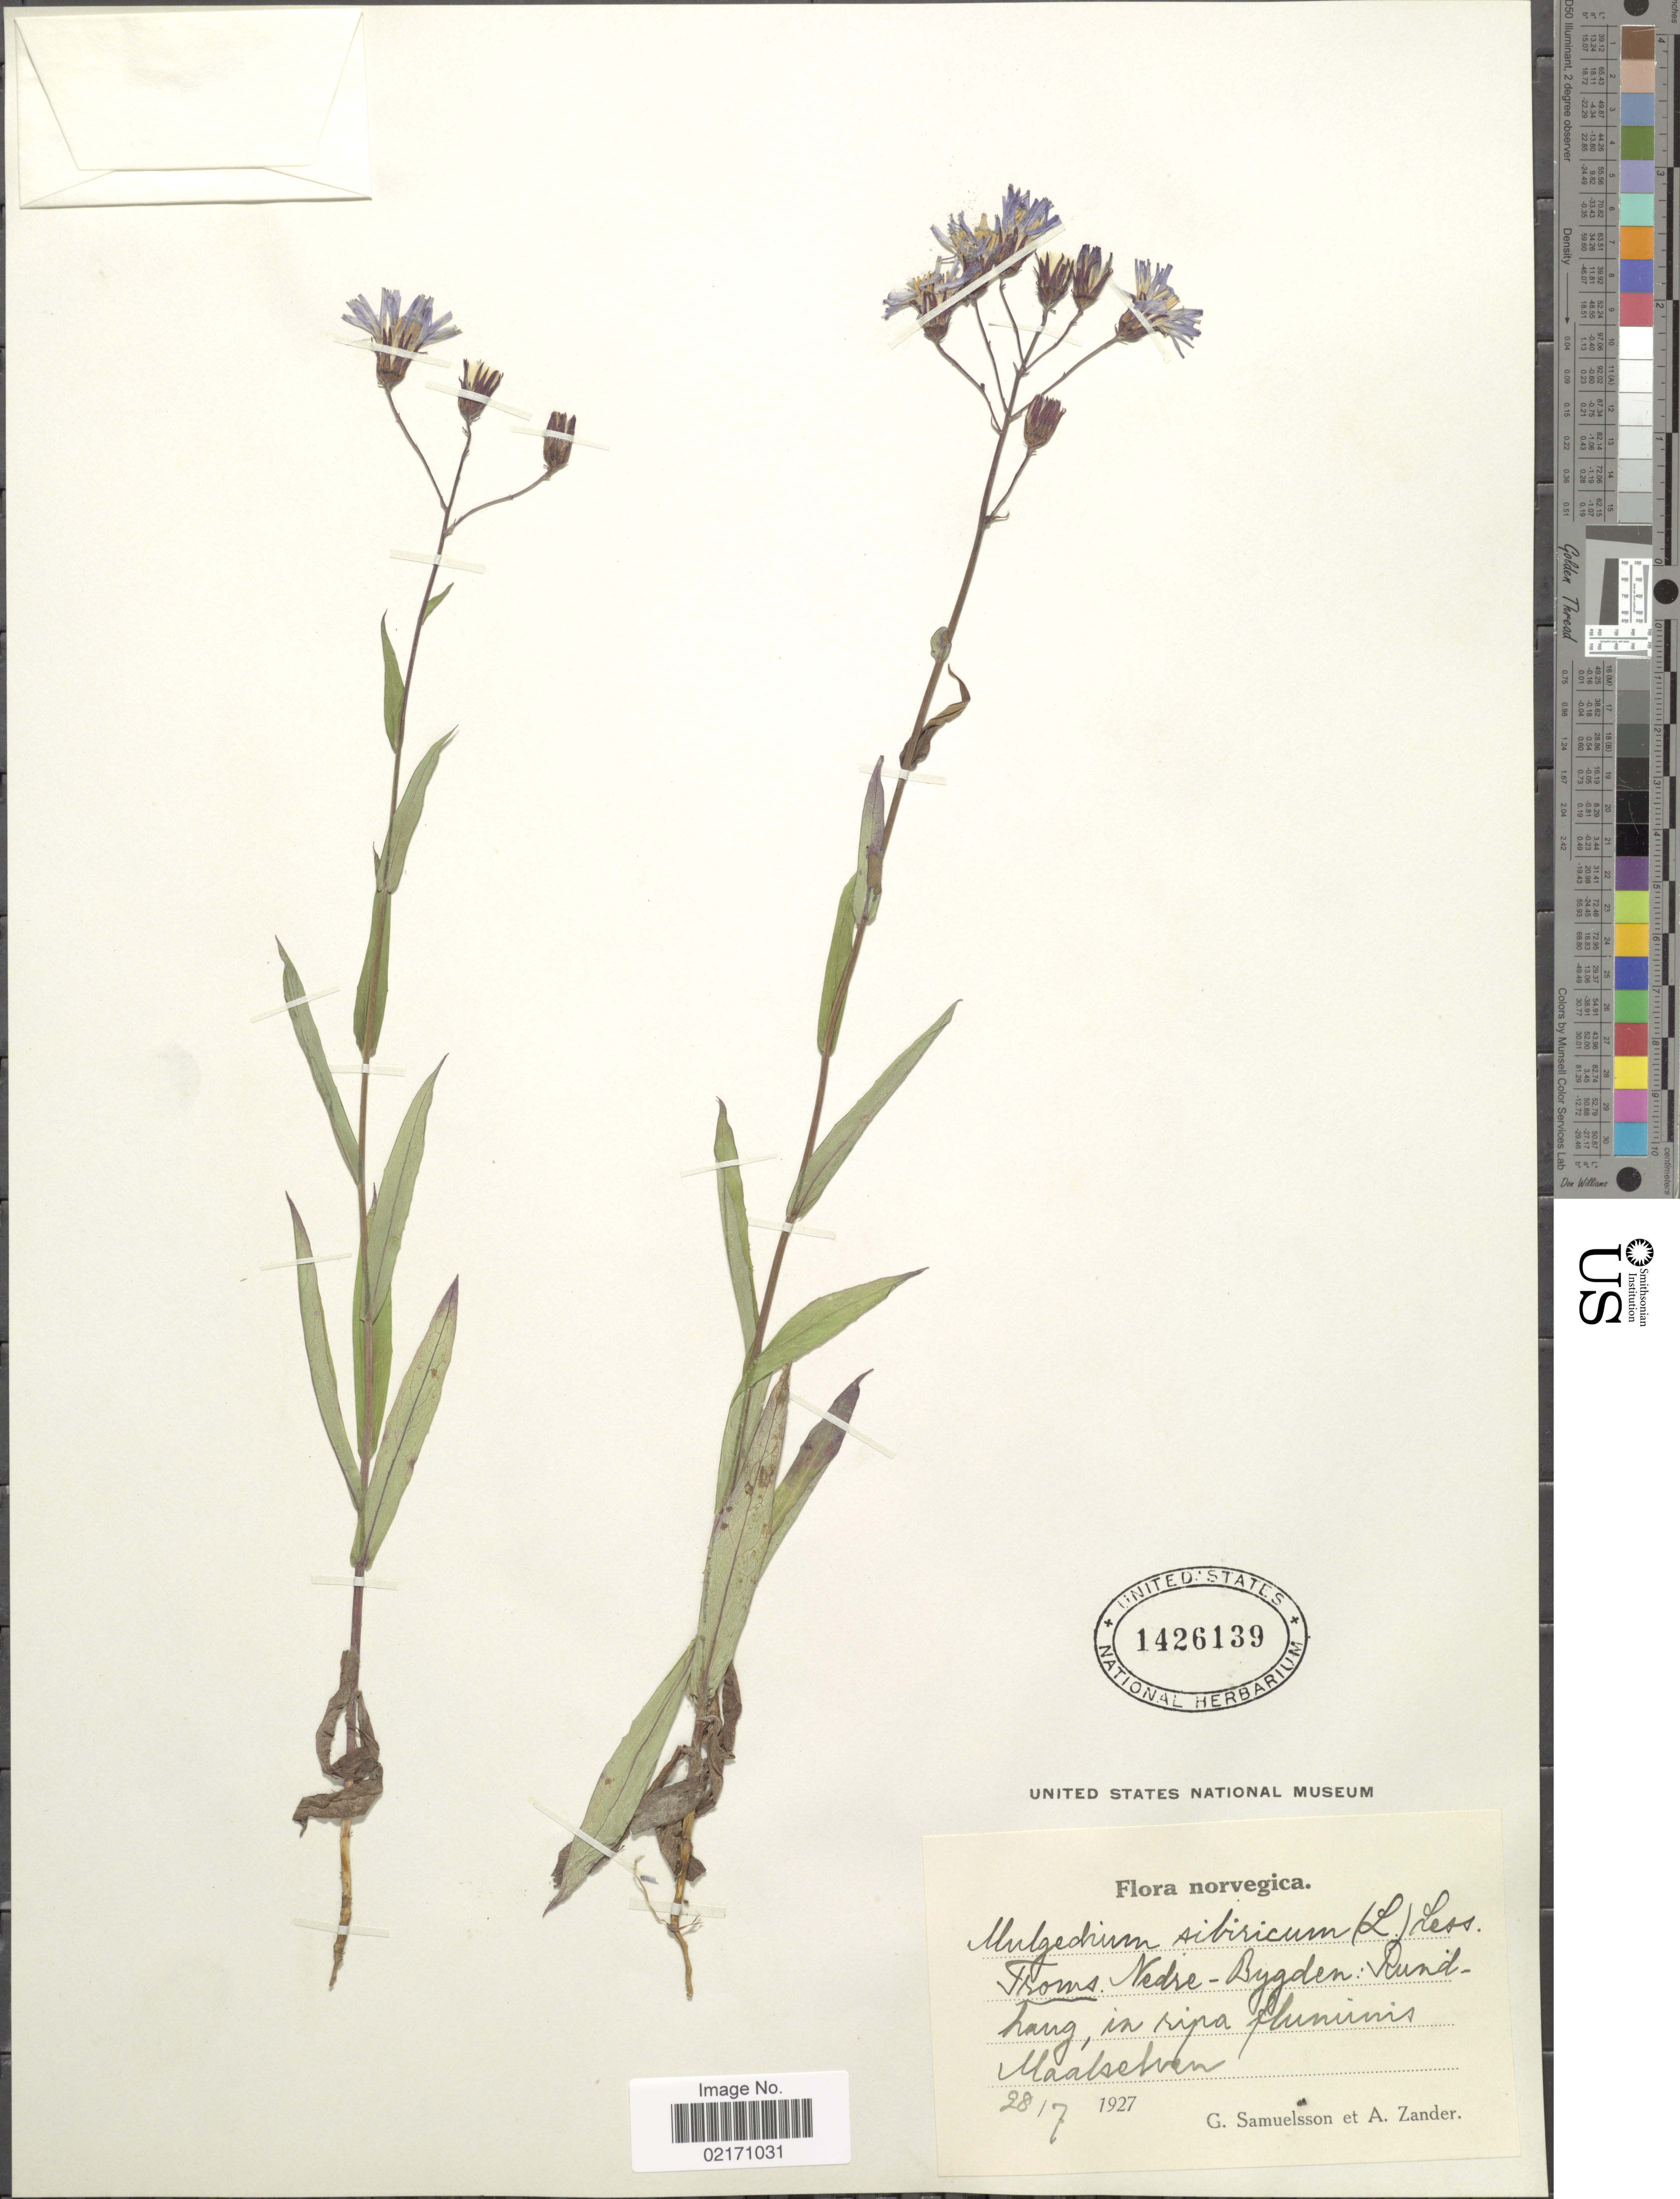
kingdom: Plantae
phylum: Tracheophyta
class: Magnoliopsida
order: Asterales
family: Asteraceae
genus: Lactuca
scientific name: Lactuca sibirica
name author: (L.) Maxim.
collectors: G. Samuelson & A. Zander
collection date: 1927-07-28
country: Norway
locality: Norvegica, Maalselven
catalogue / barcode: US 1426139